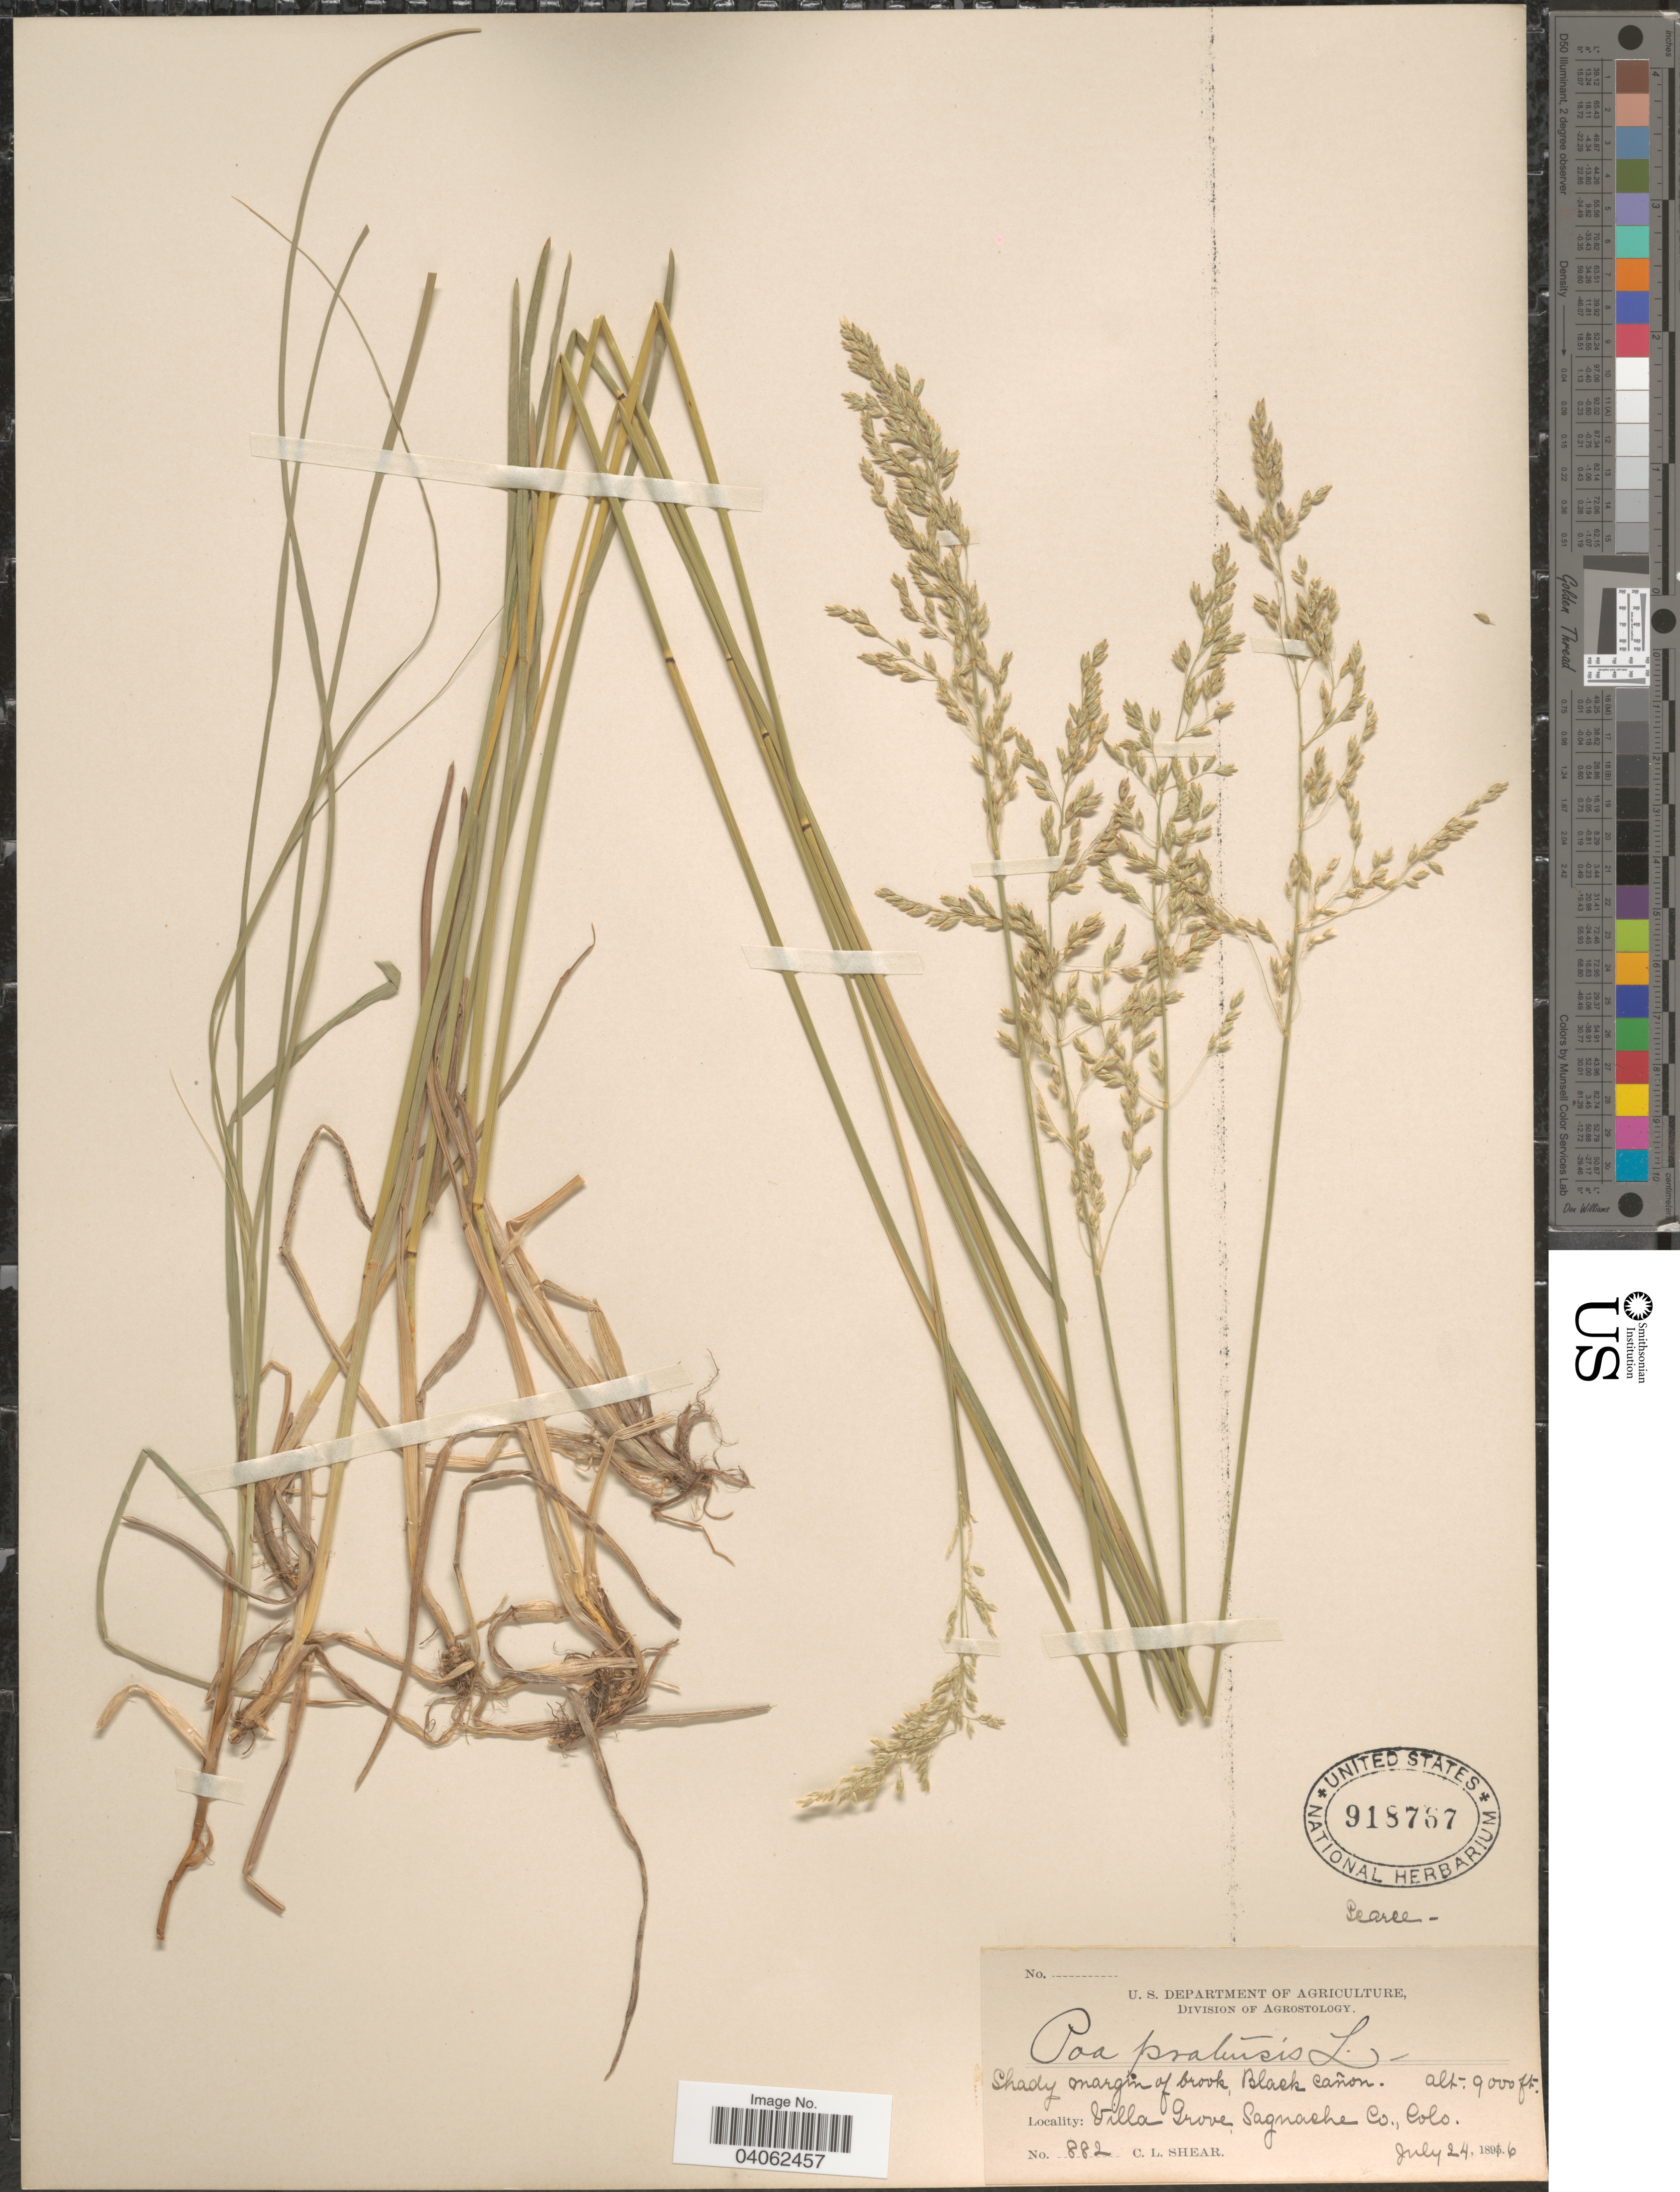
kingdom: Plantae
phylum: Tracheophyta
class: Liliopsida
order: Poales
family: Poaceae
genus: Poa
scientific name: Poa pratensis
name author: L.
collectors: C. L. Shear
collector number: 882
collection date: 1896-07-24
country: United States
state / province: Colorado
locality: Black Cañon. Villa Grove, Saguache Co.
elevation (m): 2743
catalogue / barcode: US 918767